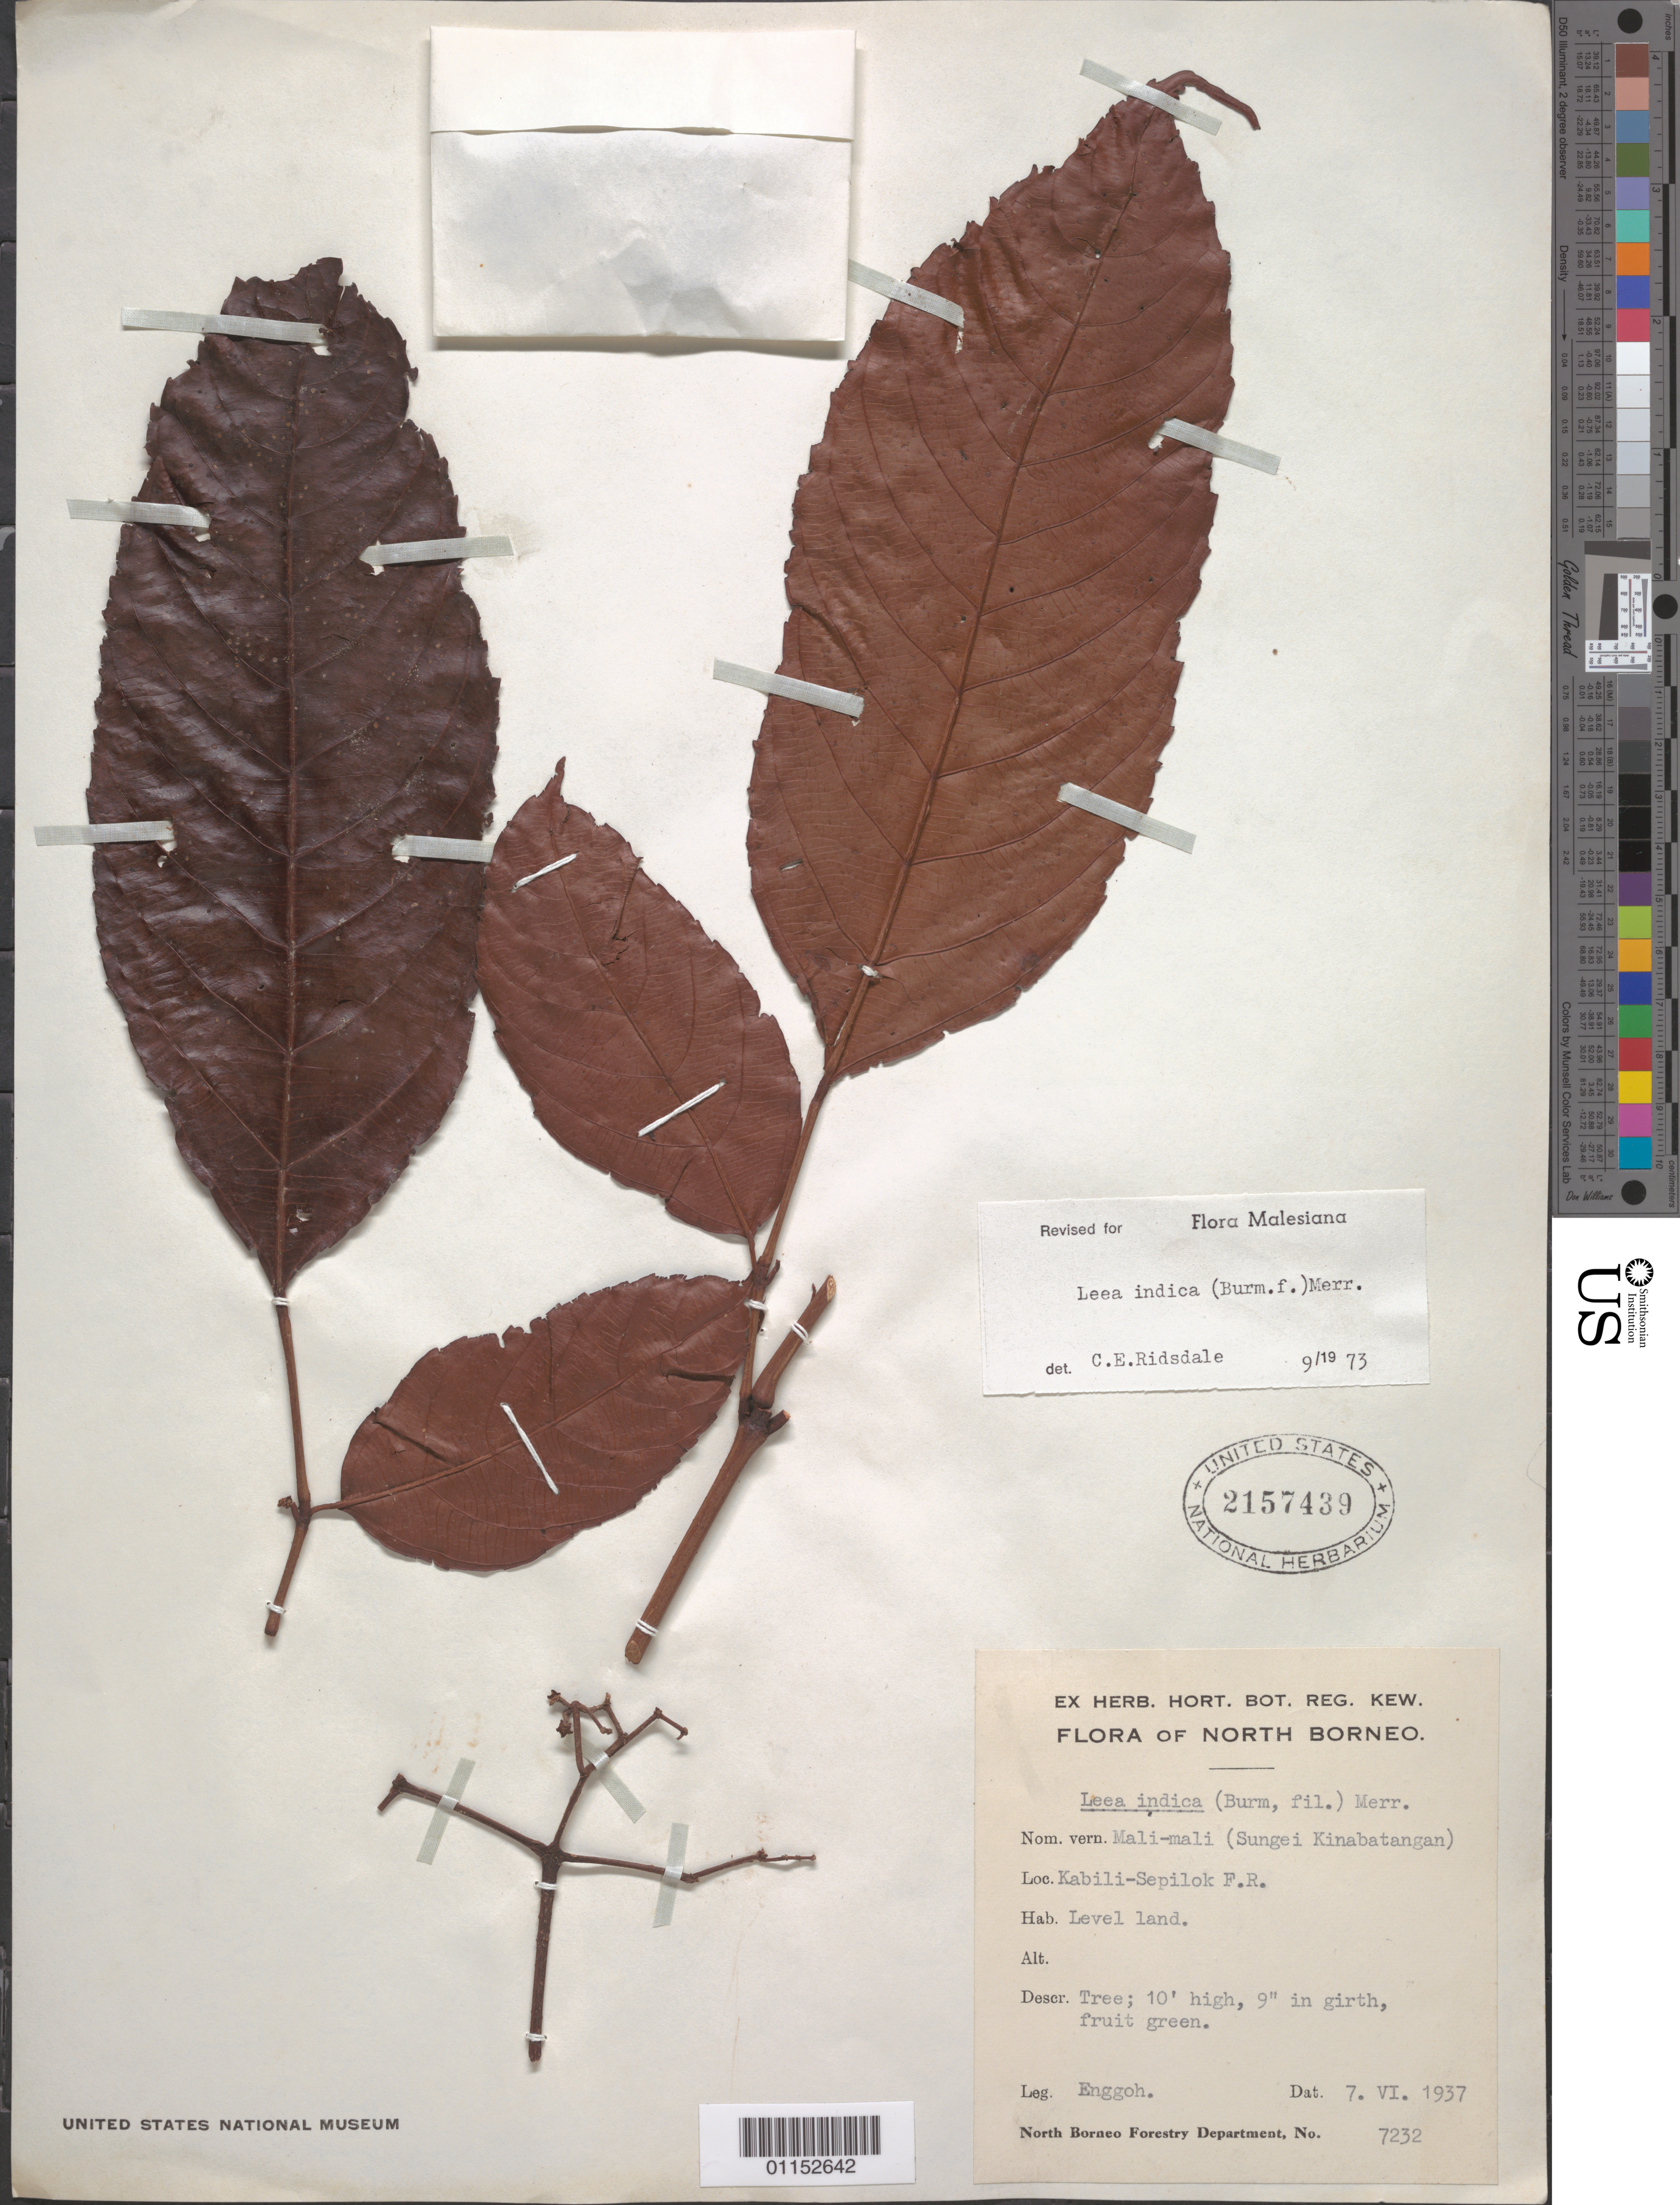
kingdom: Plantae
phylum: Tracheophyta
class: Magnoliopsida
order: Vitales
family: Vitaceae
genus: Leea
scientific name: Leea indica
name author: (Burm. f.) Merr.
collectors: -. Enggoh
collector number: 7232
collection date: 1937-06-07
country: Malaysia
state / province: Borneo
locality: Kabili-Sepilok F.R.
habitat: Level land. Tree.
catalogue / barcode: US 2157439